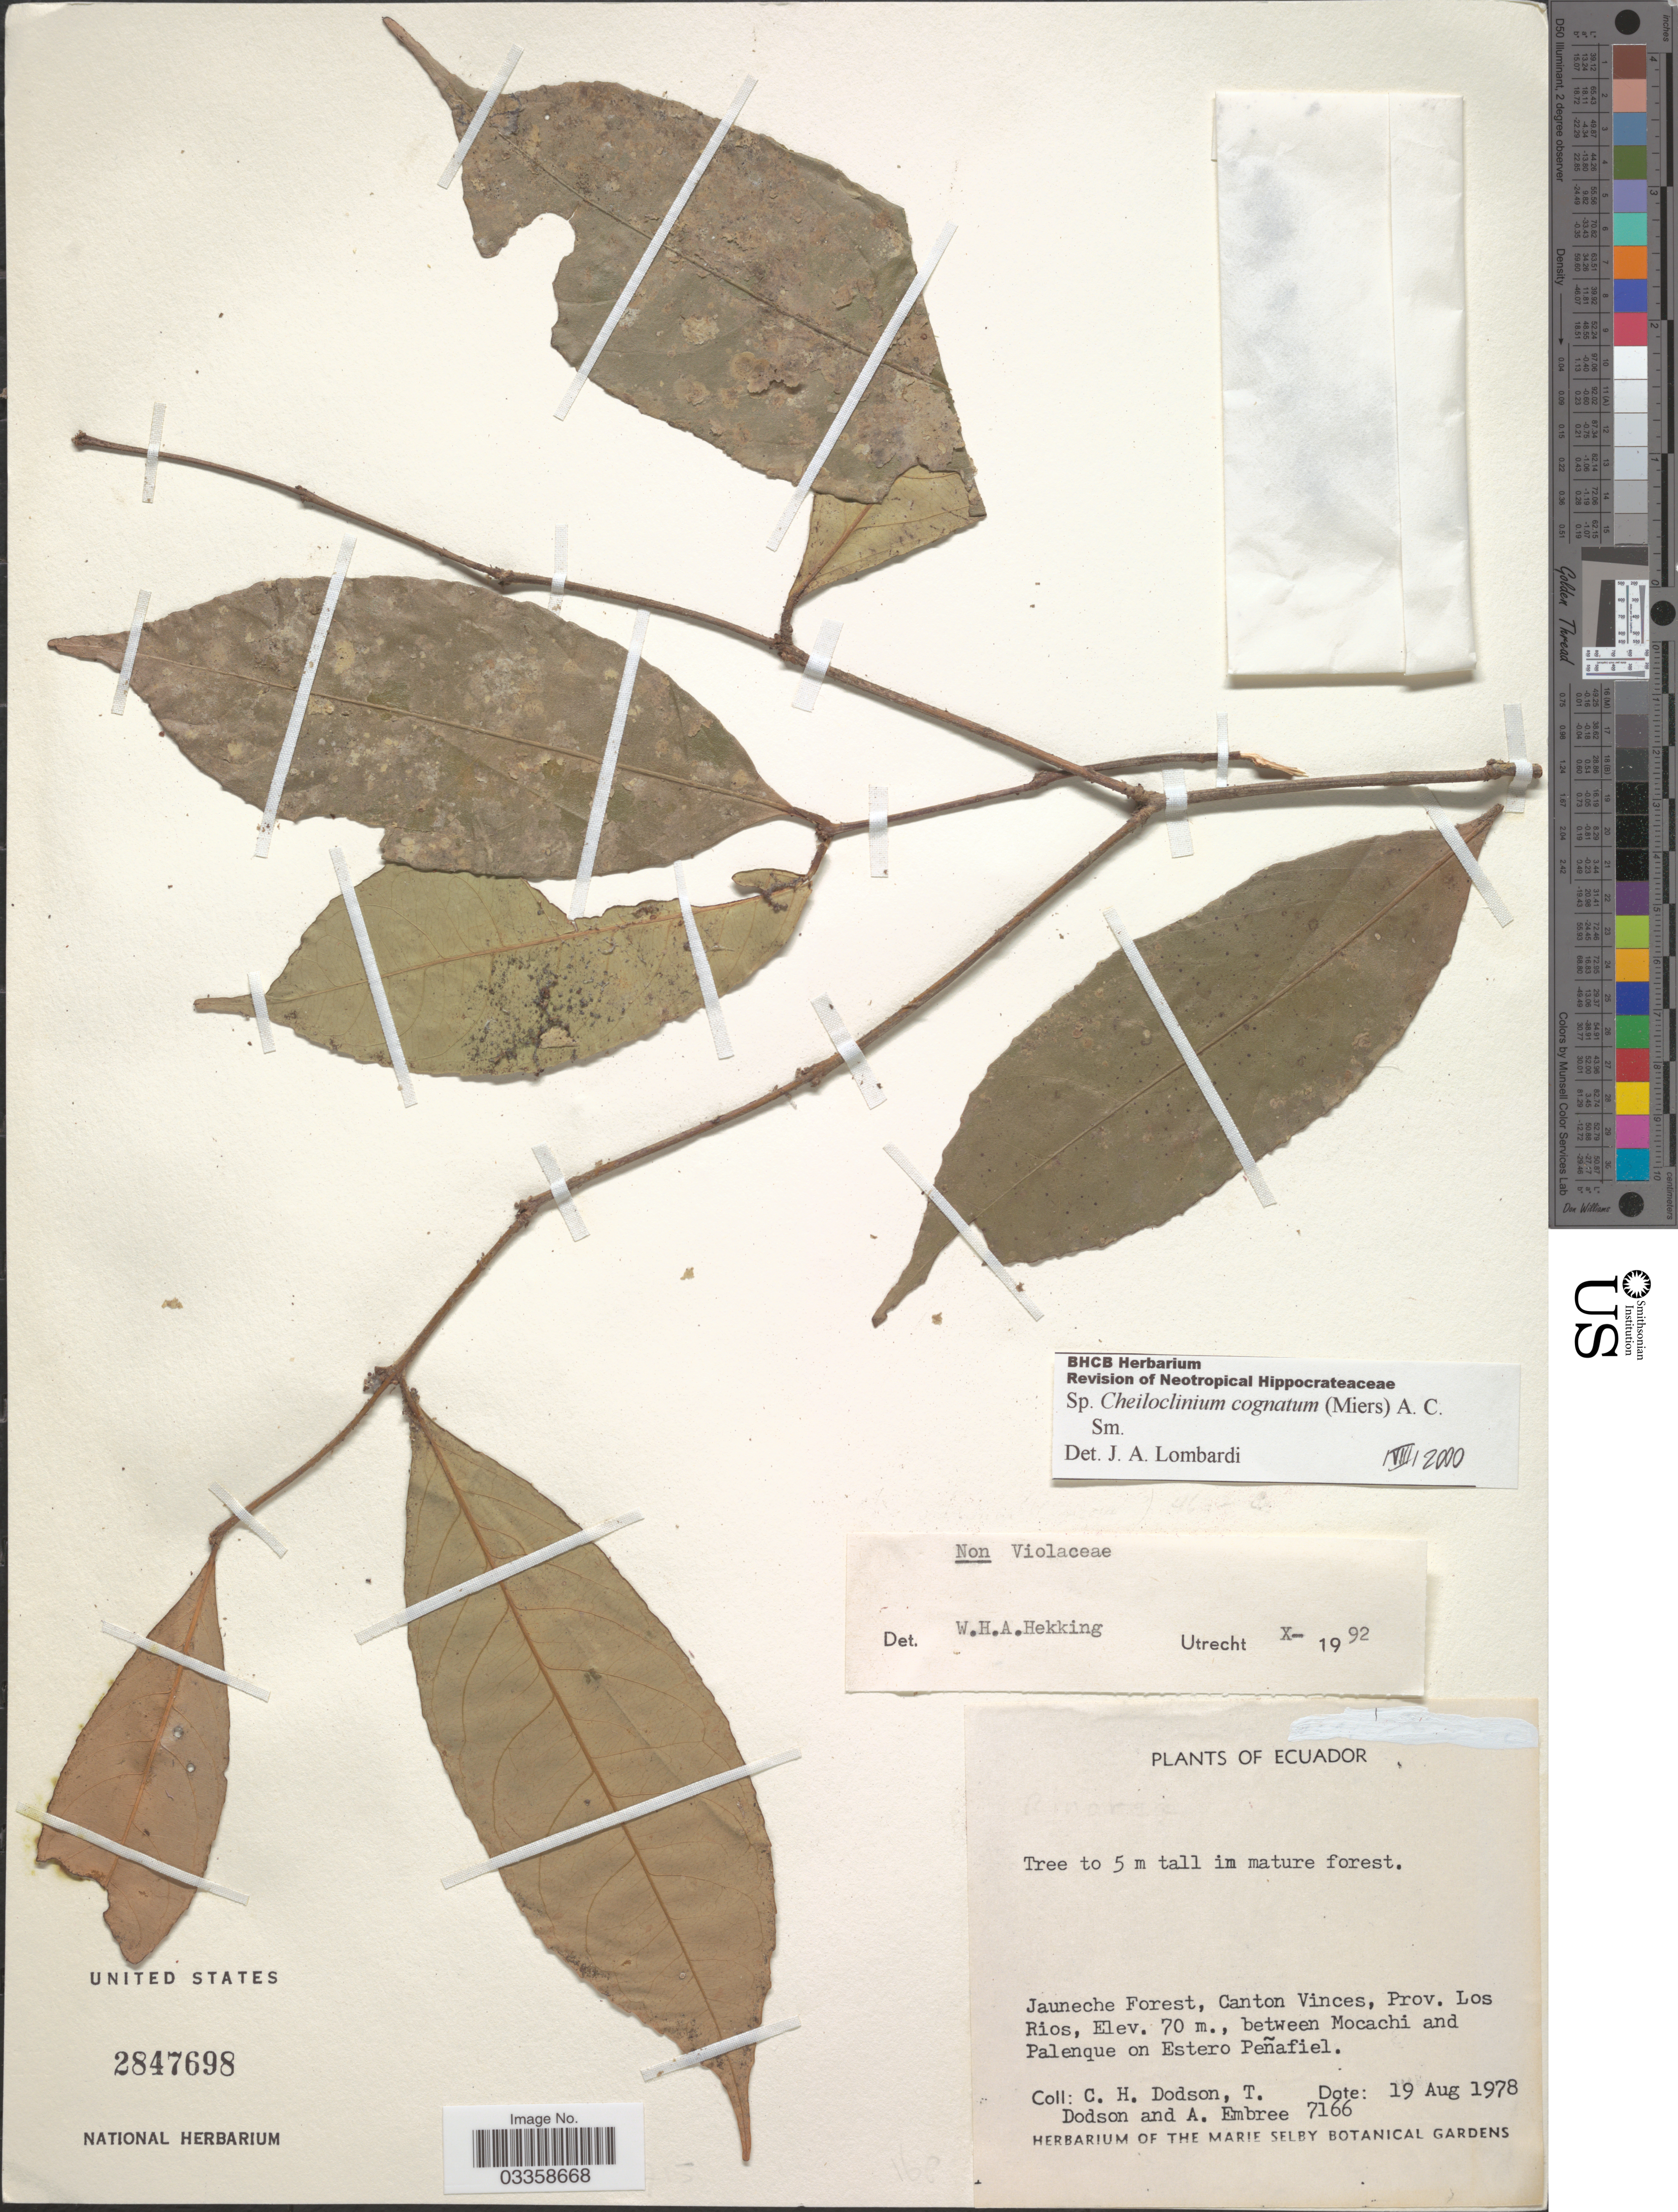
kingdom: Plantae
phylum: Tracheophyta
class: Magnoliopsida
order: Celastrales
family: Celastraceae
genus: Cheiloclinium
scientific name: Cheiloclinium cognatum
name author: (Miers) A.C. Sm.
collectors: C. H. Dodson, T. Dodson & A. Embree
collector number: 7166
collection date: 1978-08-19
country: Ecuador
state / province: Los Ríos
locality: Jauneche Forest, Canton Vinces, Prov. Los Rios, between Mocachi and Palenque on Estero Peñafiel.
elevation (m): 70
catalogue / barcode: US 2847698